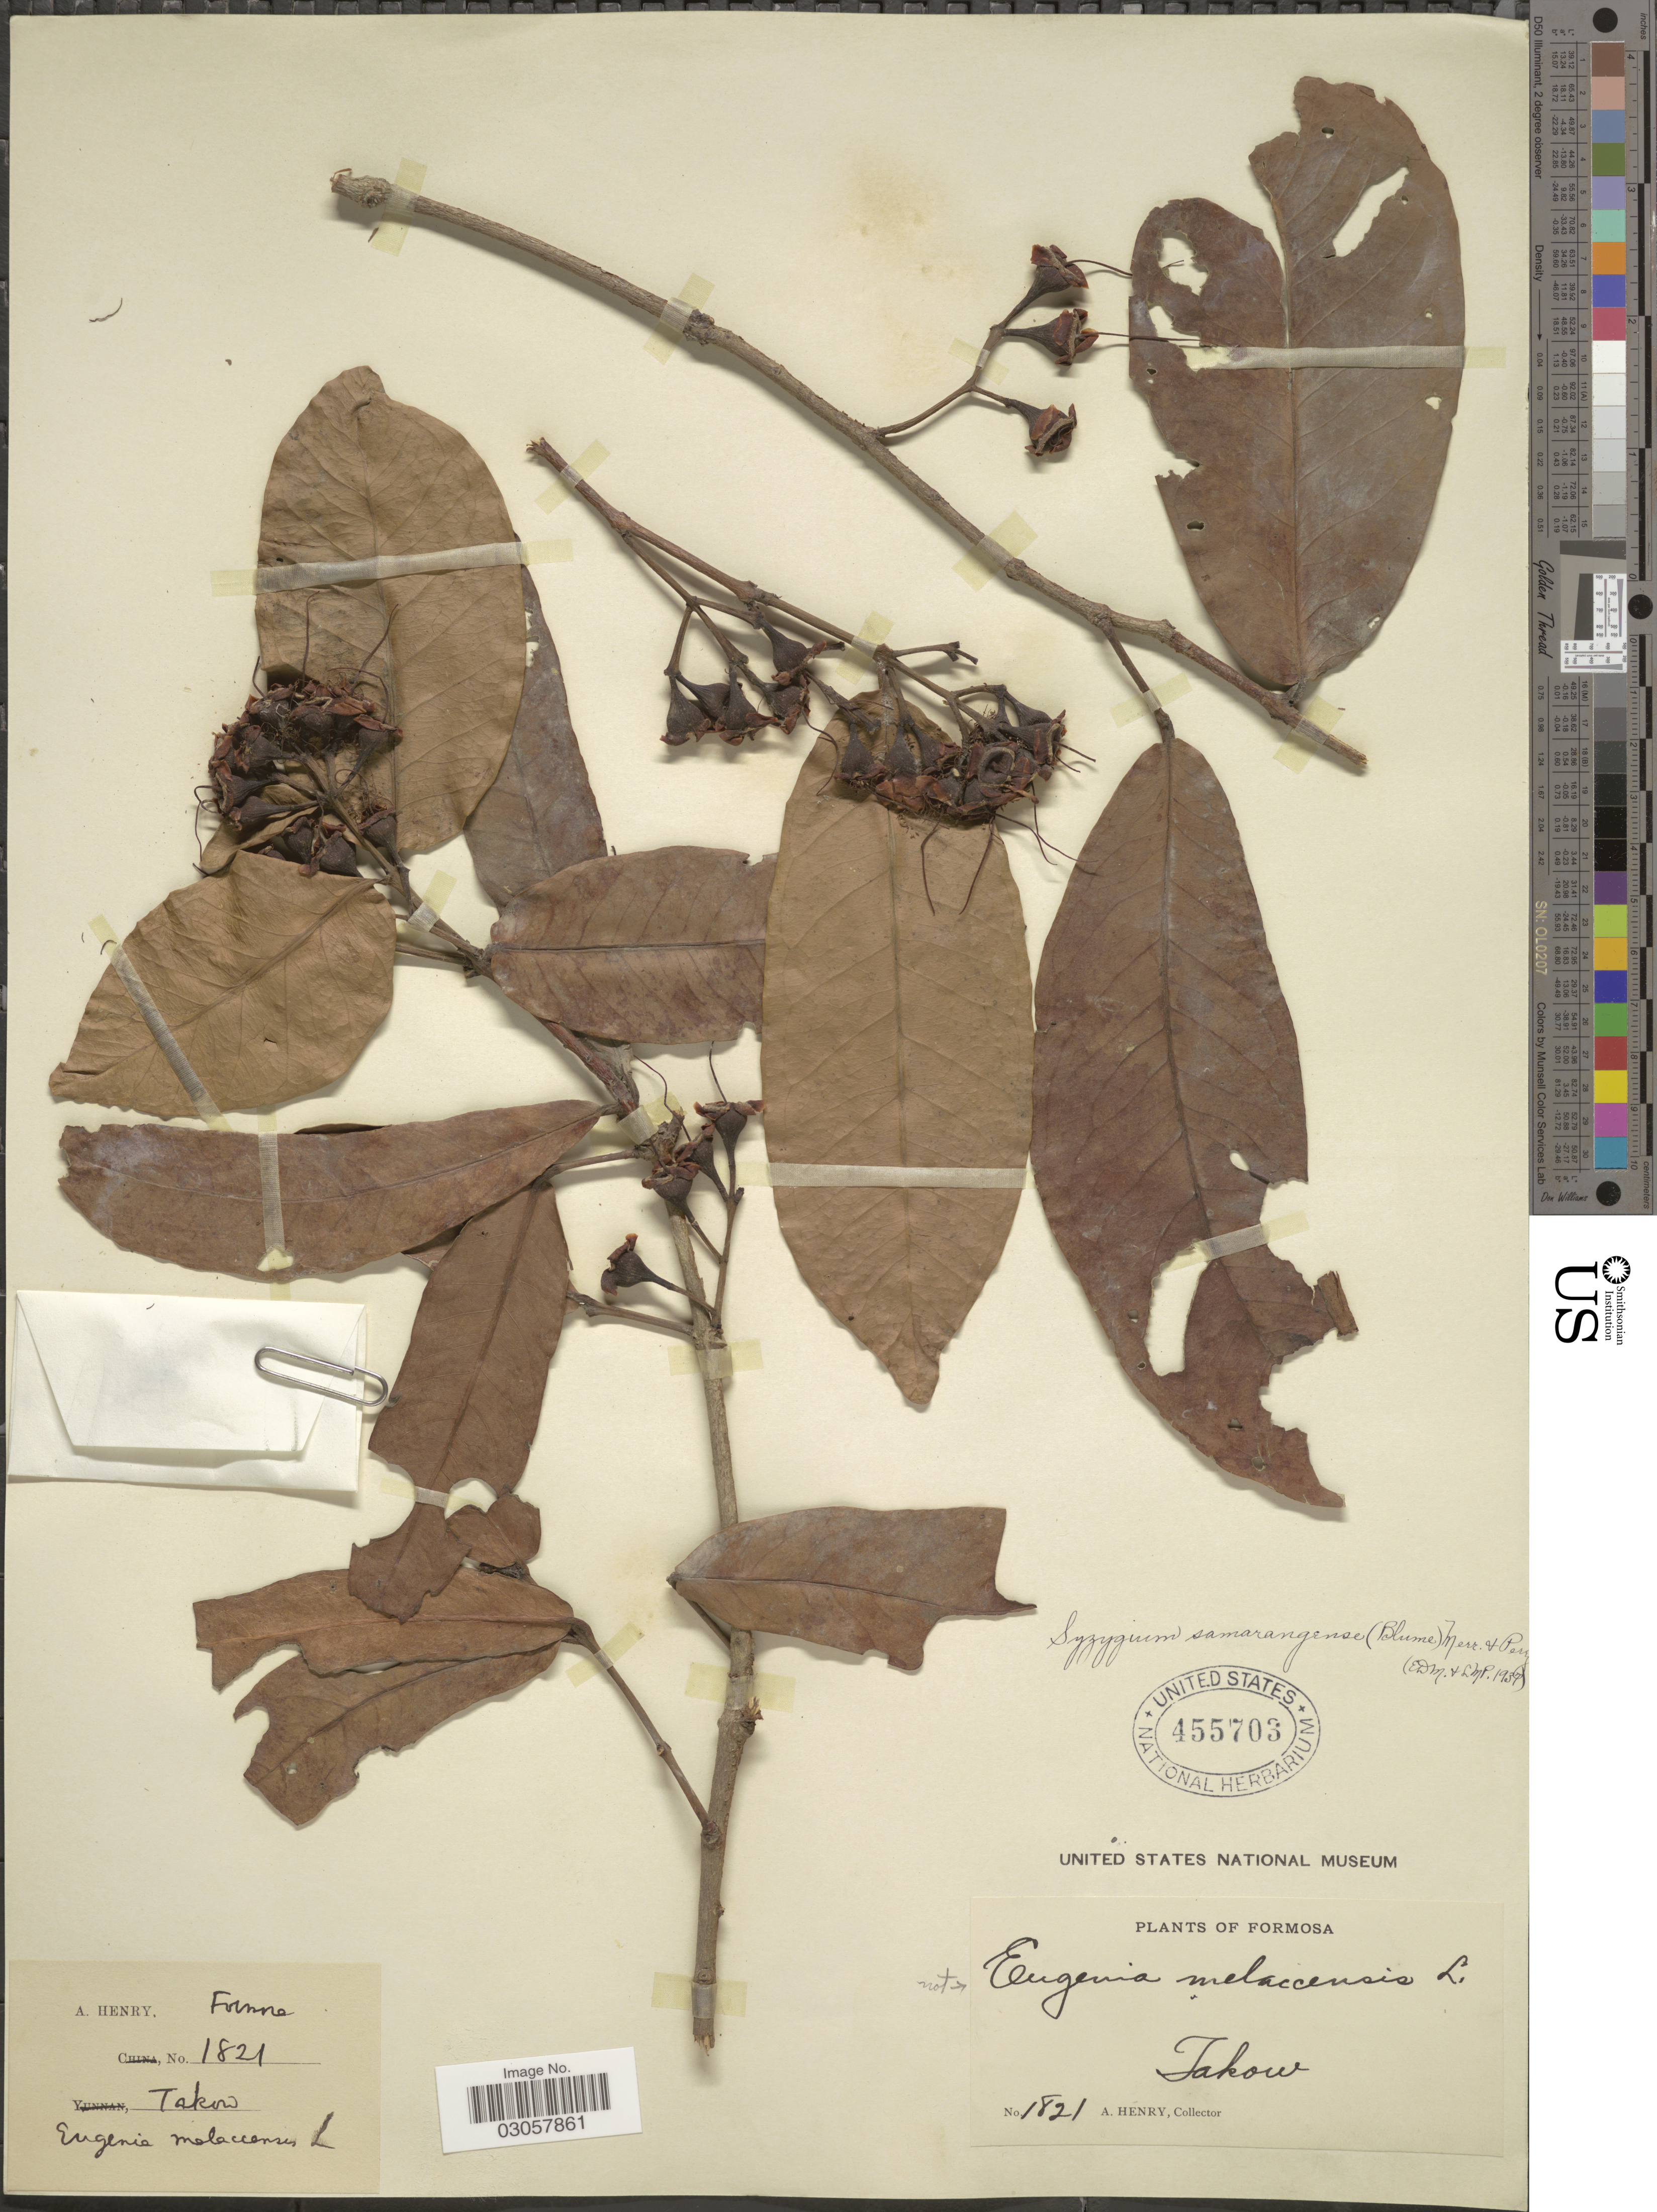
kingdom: Plantae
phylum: Tracheophyta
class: Magnoliopsida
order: Myrtales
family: Myrtaceae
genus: Syzygium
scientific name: Syzygium samarangense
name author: (Blume) Merr. & L.M. Perry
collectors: A. Henry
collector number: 1821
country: Taiwan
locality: Formosa. Takow.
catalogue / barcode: US 455703